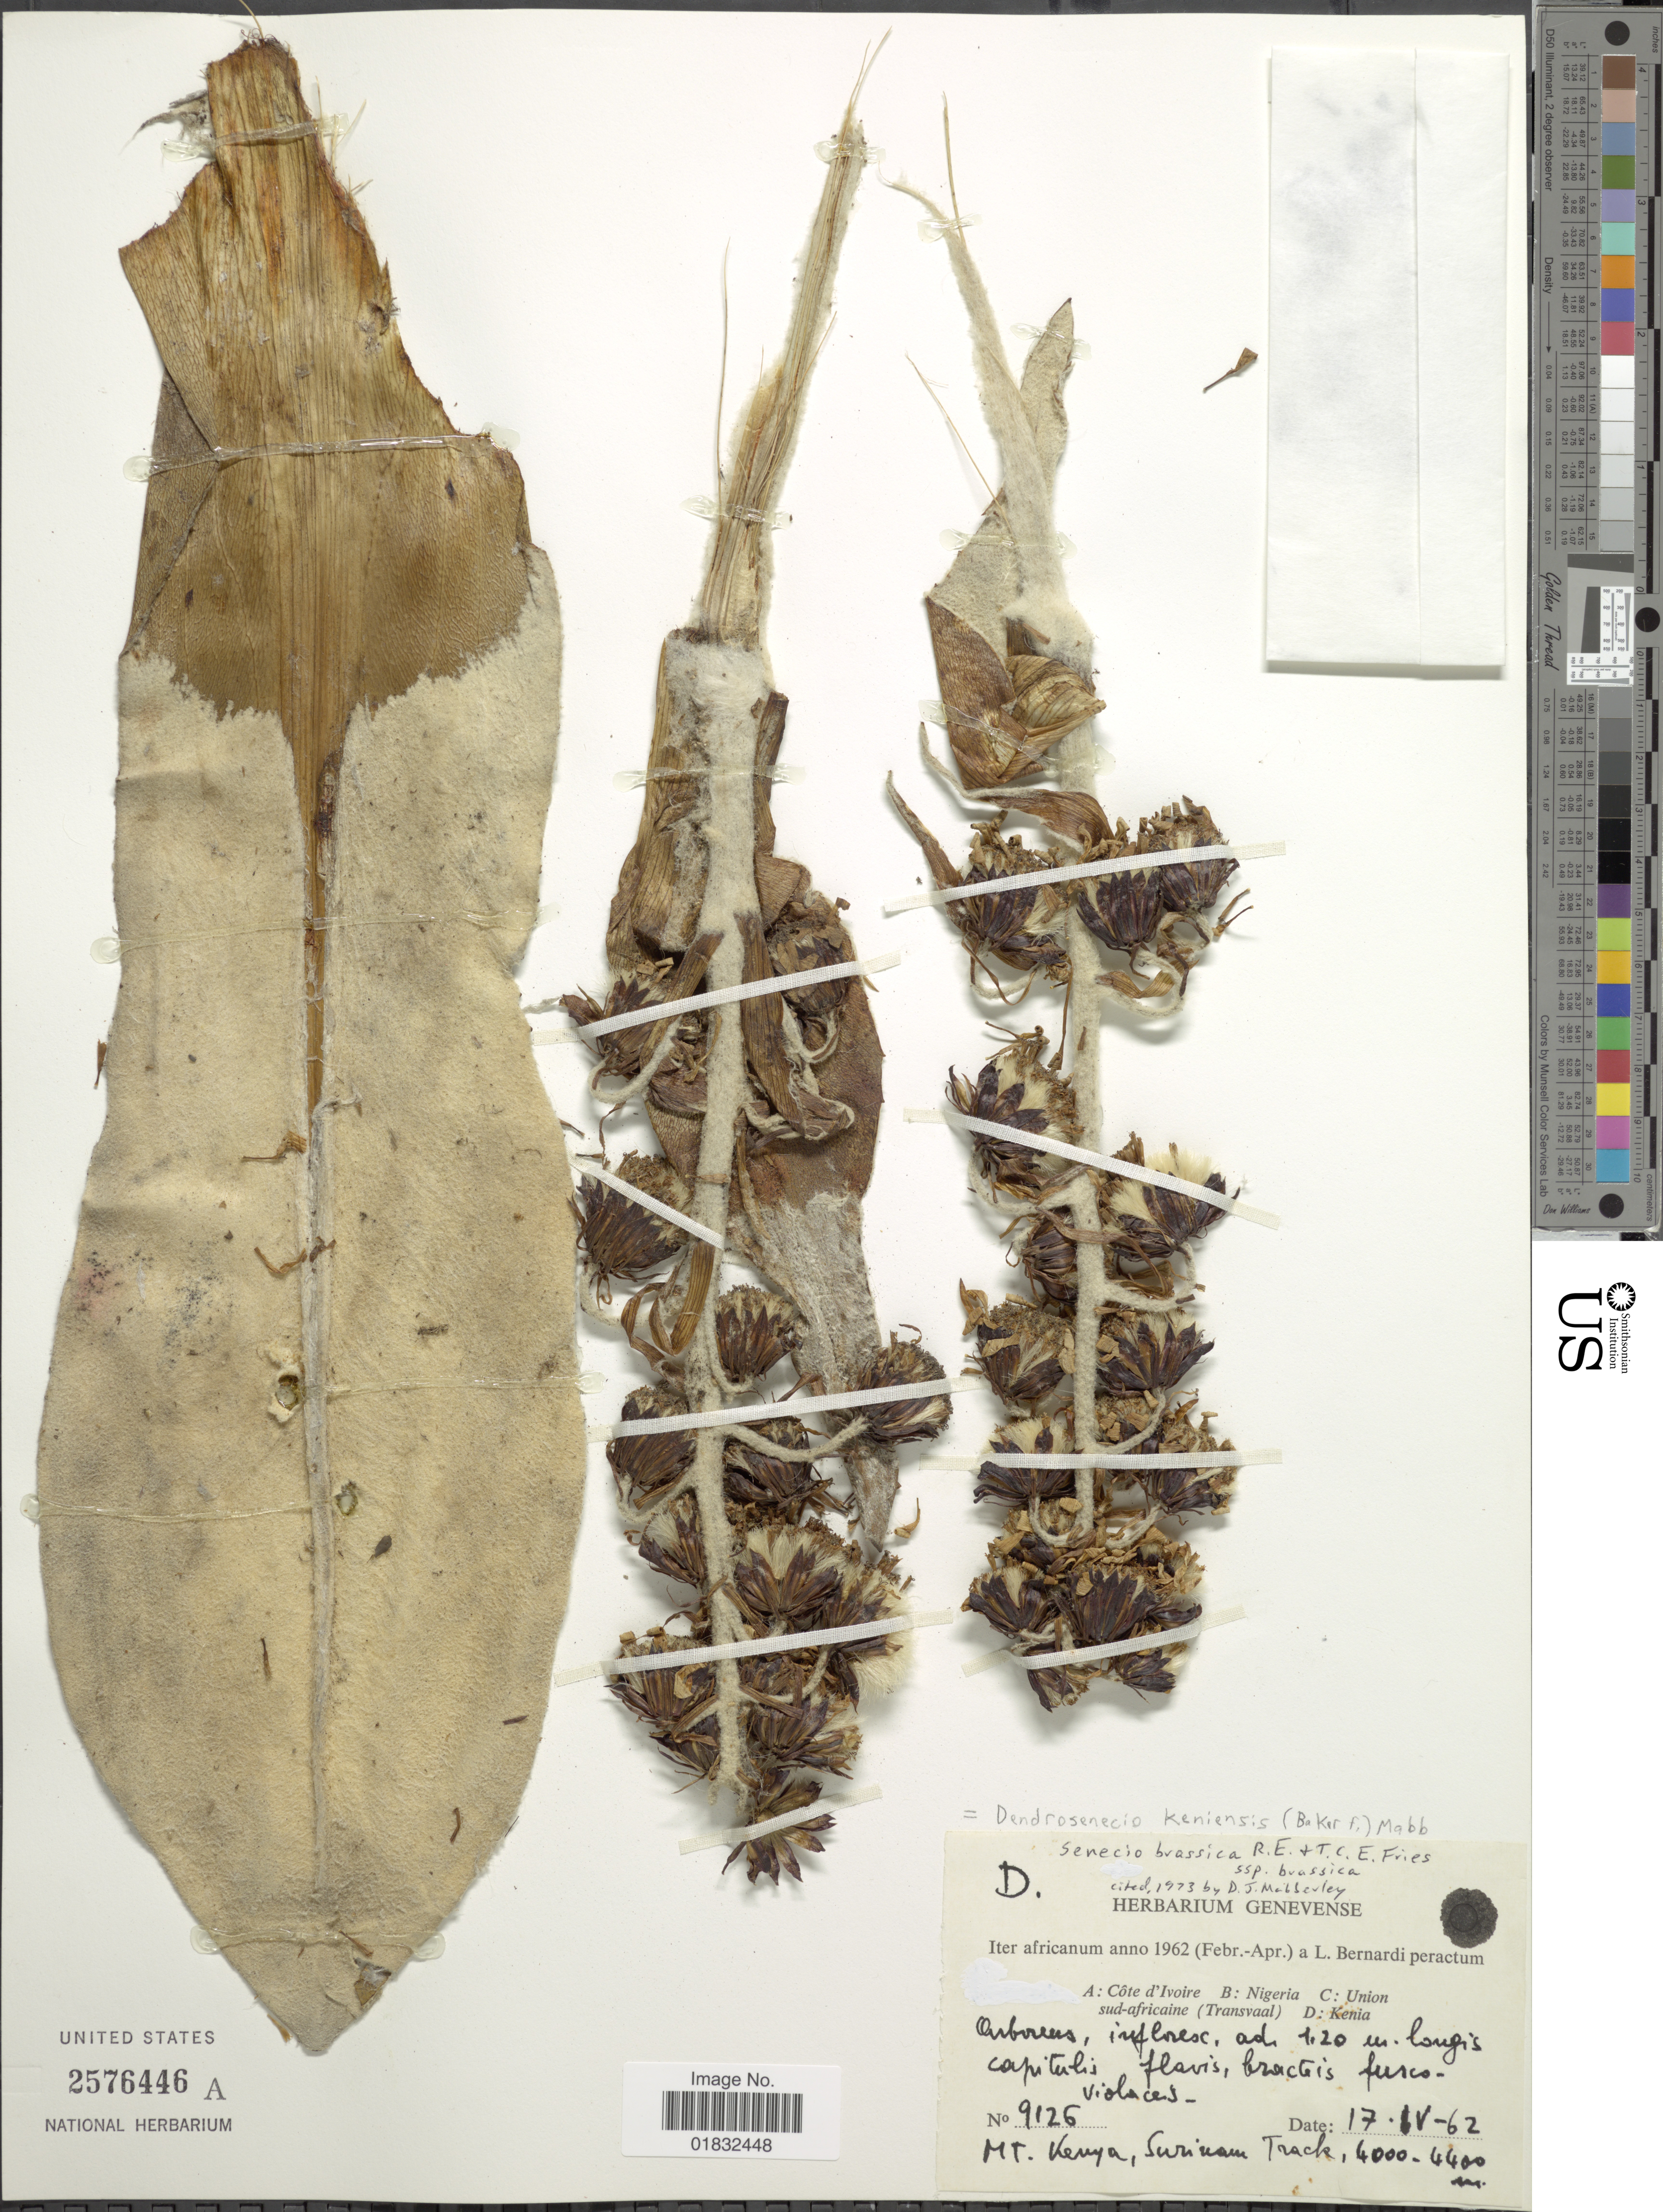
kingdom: Plantae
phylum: Tracheophyta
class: Magnoliopsida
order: Asterales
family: Asteraceae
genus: Dendrosenecio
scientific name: Dendrosenecio keniensis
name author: (Baker f.) Mabb.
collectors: L. Bernardi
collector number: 9126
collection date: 1962-04-17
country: Kenya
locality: Mt Kenya, Surinam Track [interpreted]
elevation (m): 4000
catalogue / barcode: US 2576446A